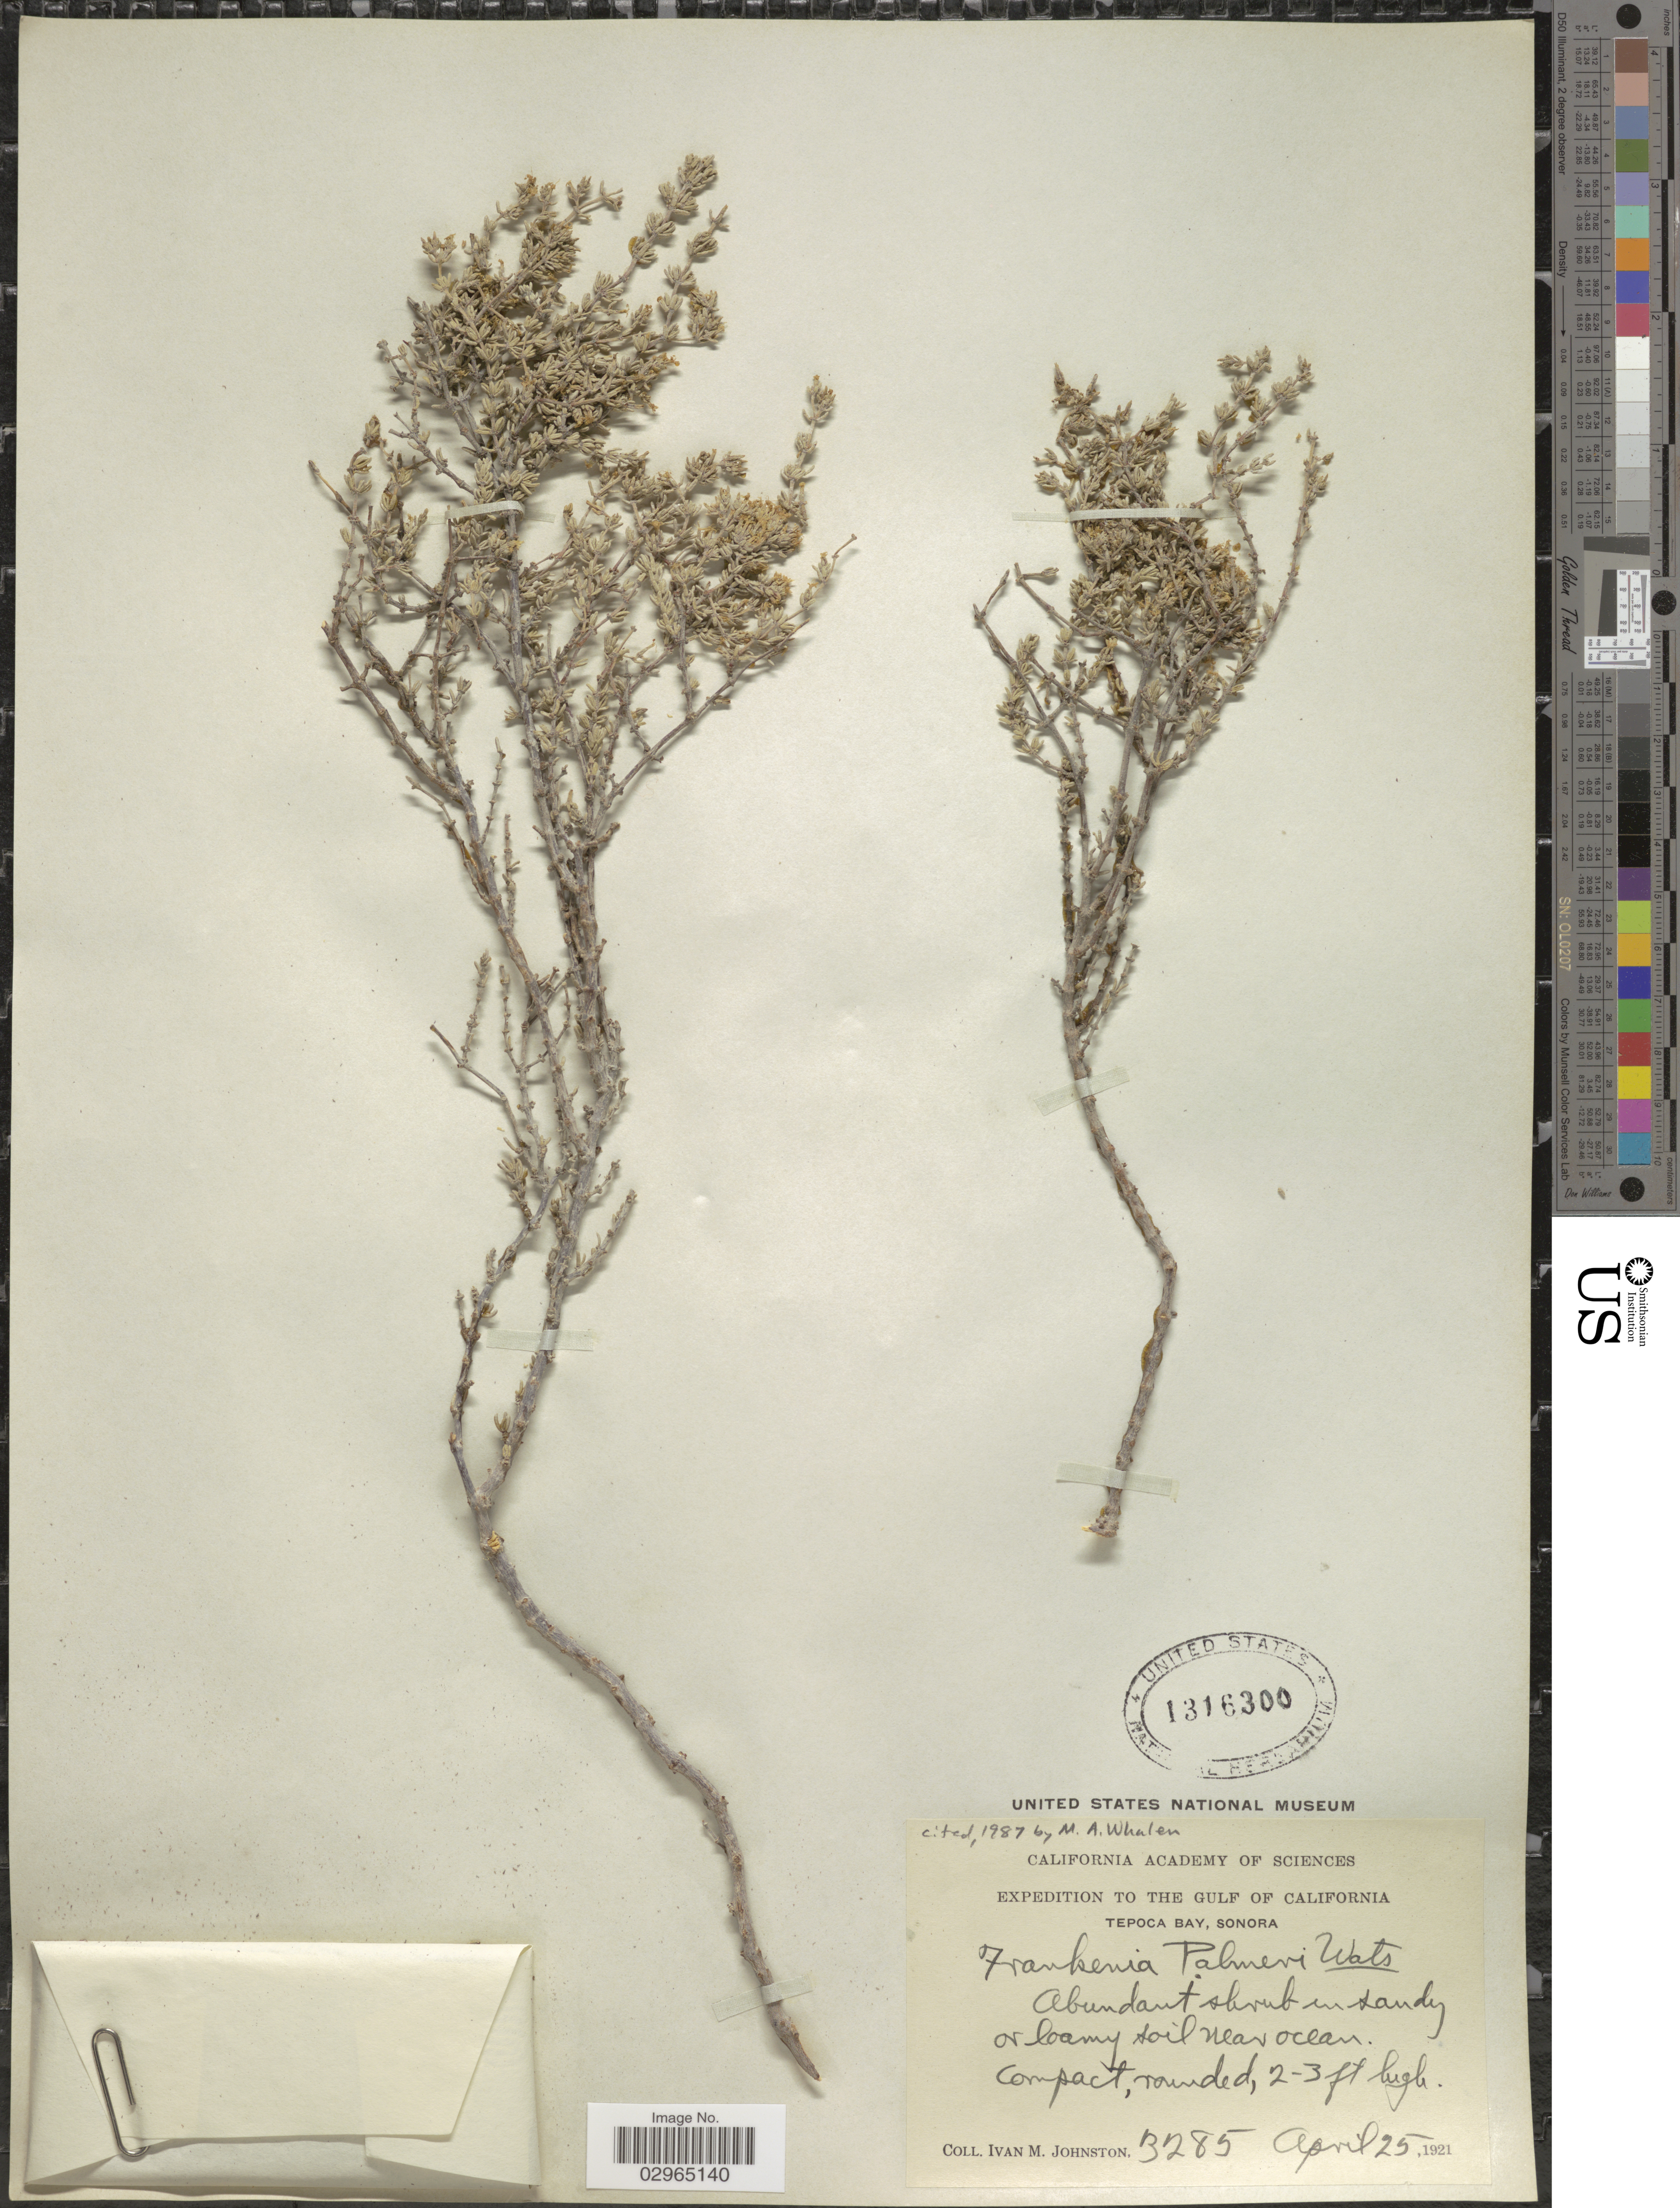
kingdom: Plantae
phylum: Tracheophyta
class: Magnoliopsida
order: Caryophyllales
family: Frankeniaceae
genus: Frankenia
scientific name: Frankenia palmeri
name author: S. Watson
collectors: I.M. Johnston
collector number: B285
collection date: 1921-04-25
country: Mexico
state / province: Sonora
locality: The Gulf of California. Tepoca Bay.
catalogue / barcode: US 1316300